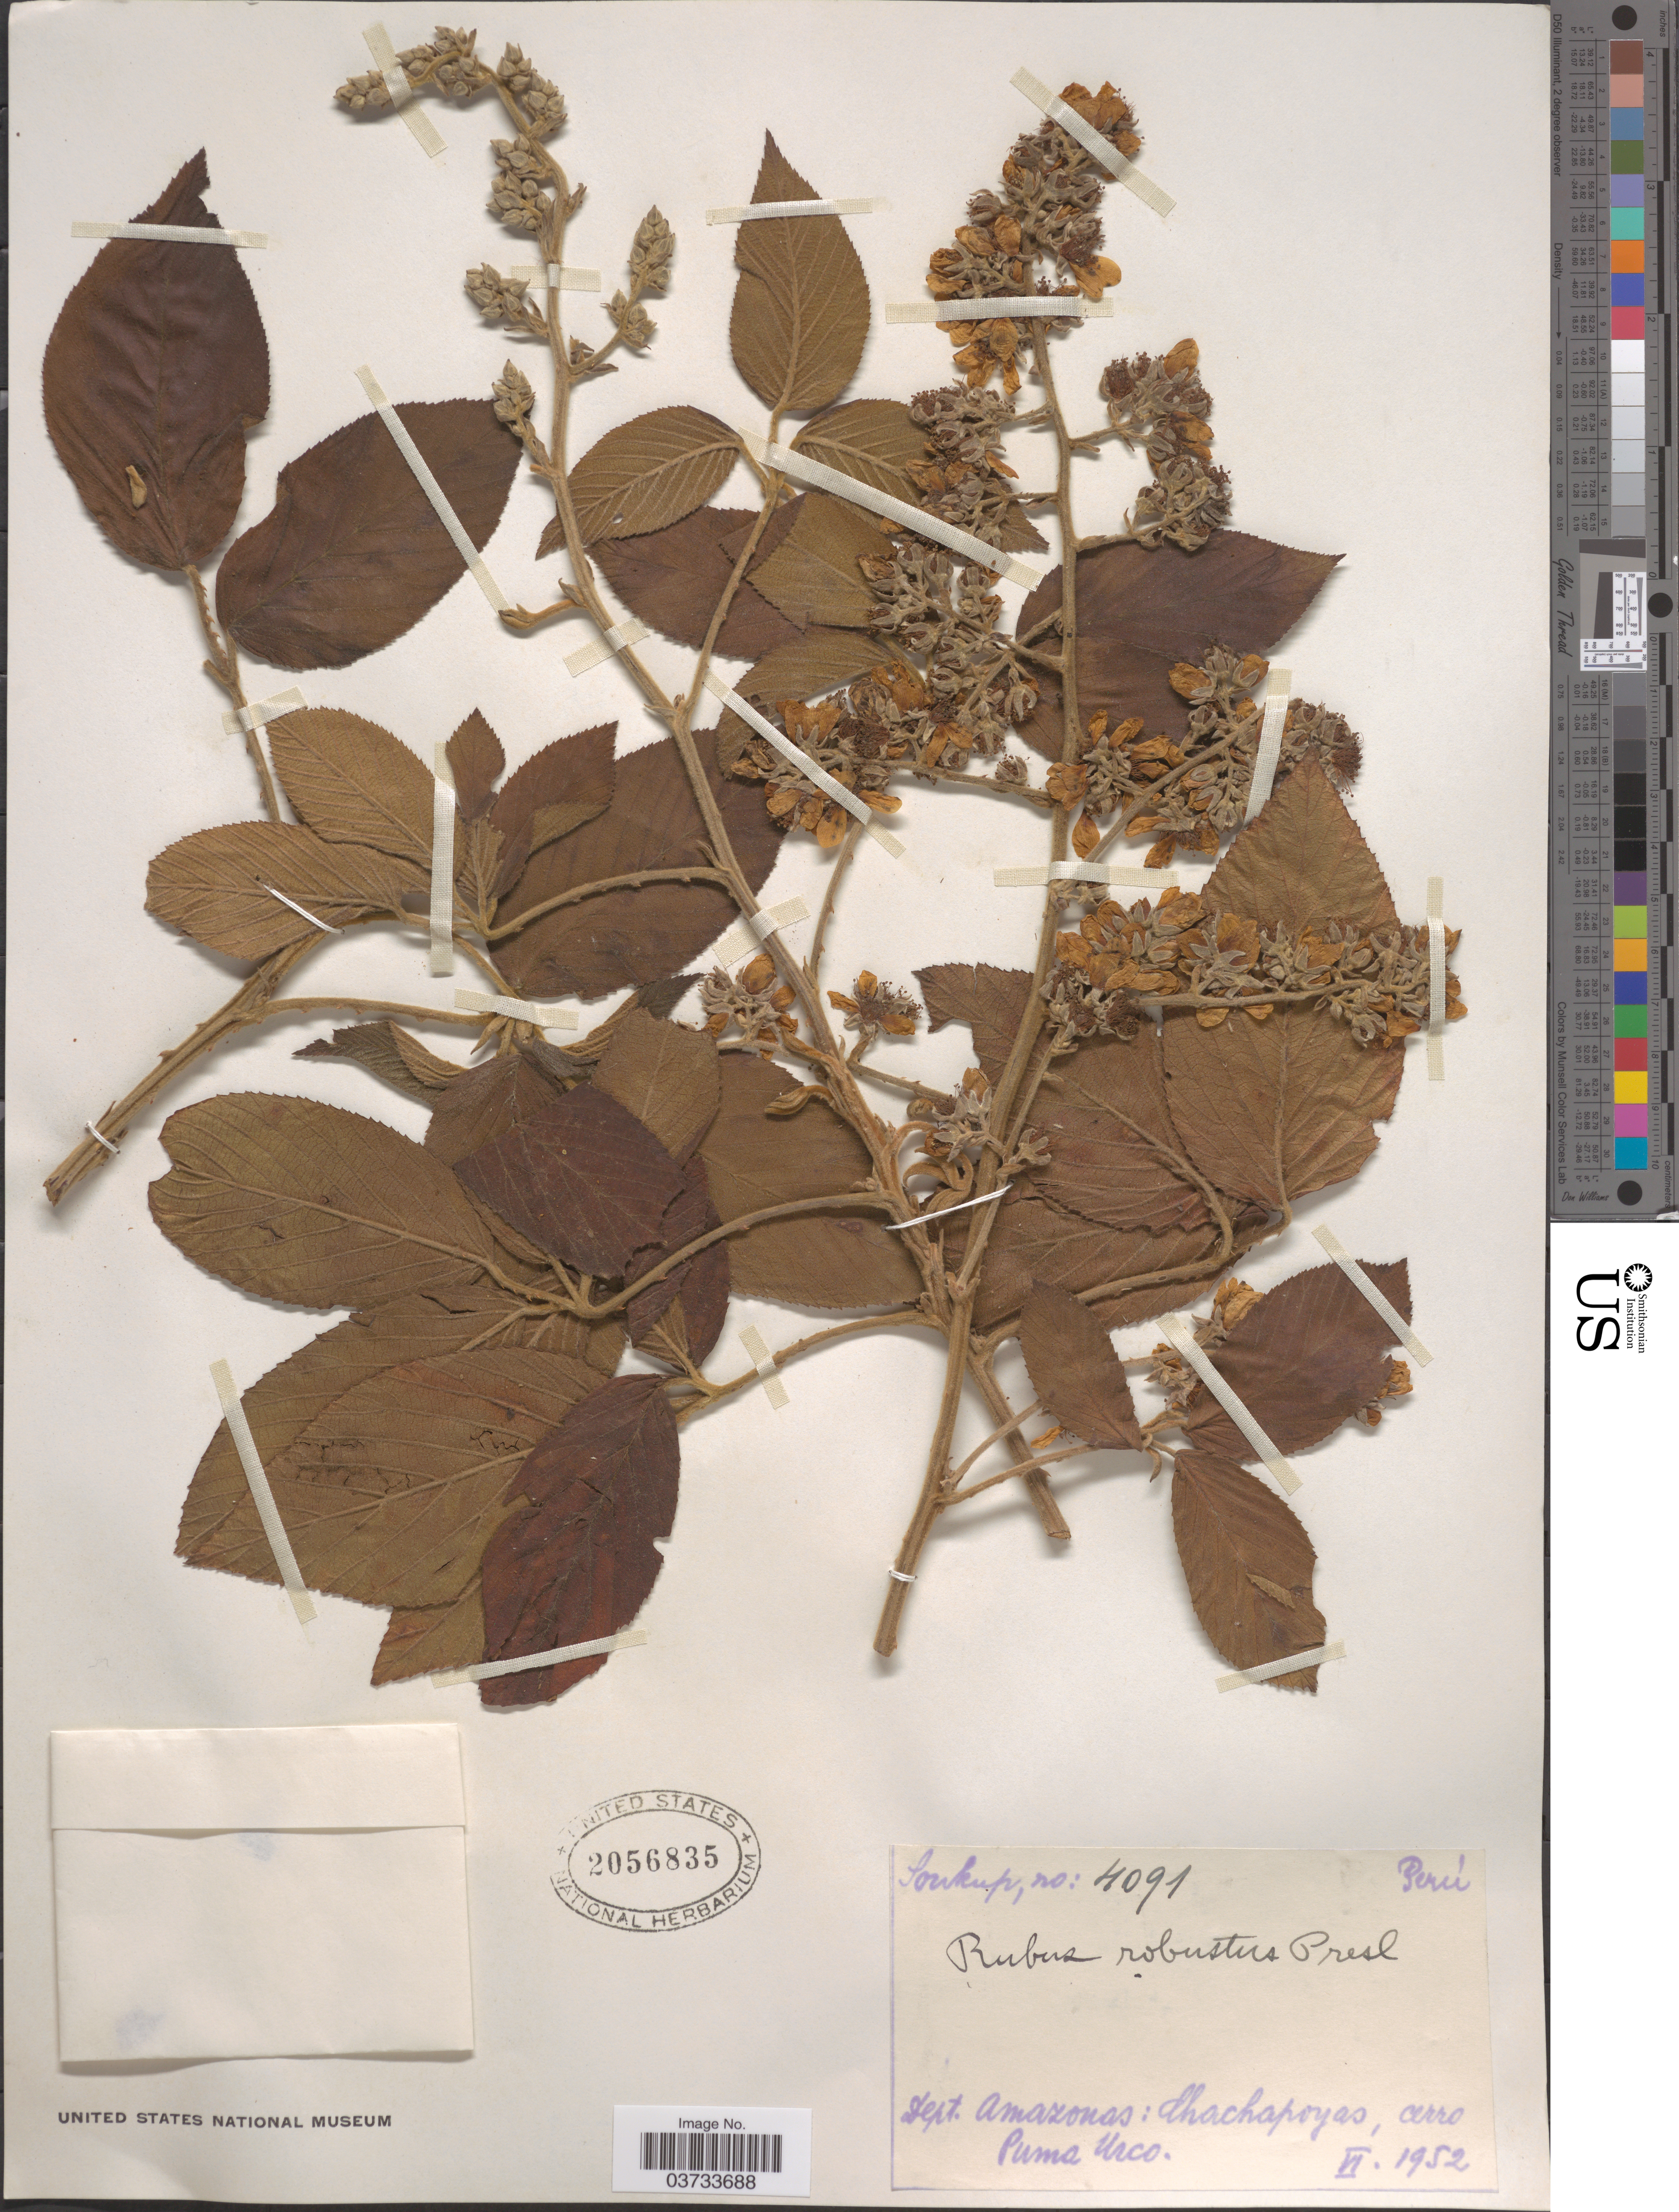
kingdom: Plantae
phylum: Tracheophyta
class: Magnoliopsida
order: Rosales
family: Rosaceae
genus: Rubus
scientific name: Rubus robustus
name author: C. Presl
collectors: -- Soukup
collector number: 4091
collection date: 1952-06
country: Peru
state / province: Amazonas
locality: Dept. Amazonas: Chachapoyas, cerro Puma Urco.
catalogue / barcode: US 2056835